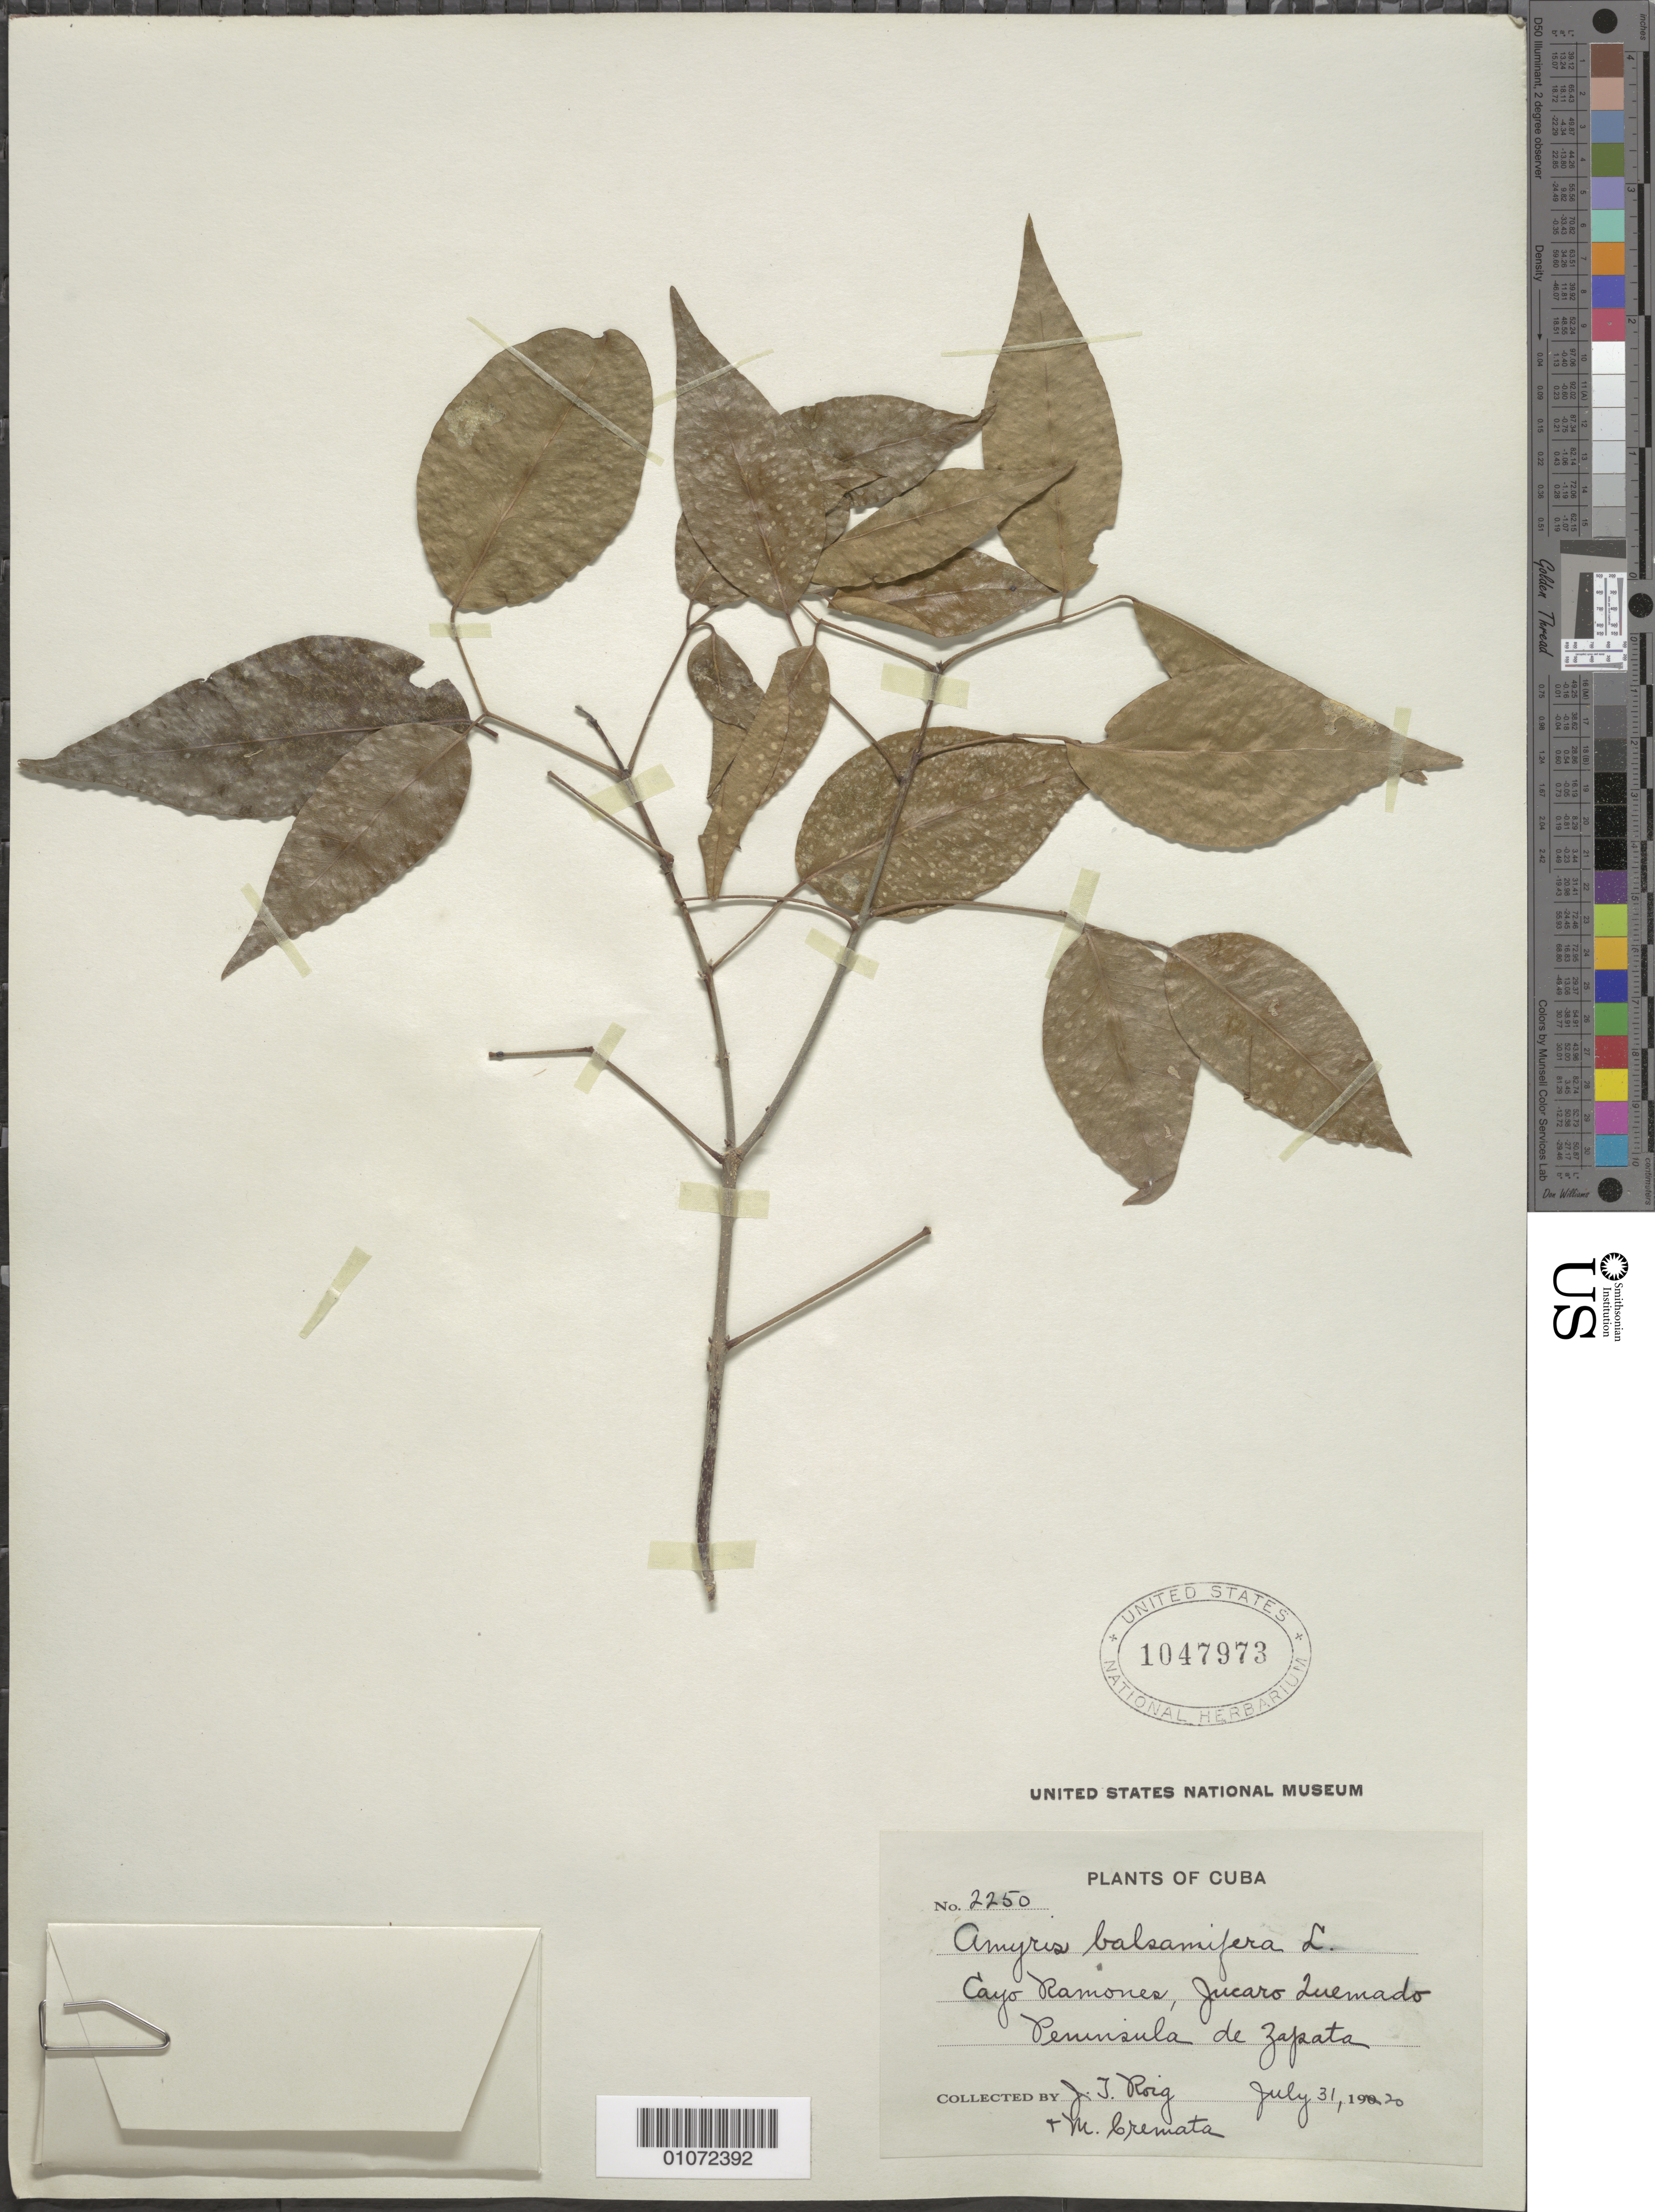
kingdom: Plantae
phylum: Tracheophyta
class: Magnoliopsida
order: Sapindales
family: Rutaceae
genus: Amyris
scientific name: Amyris balsamifera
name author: L.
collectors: J. Roig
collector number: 2250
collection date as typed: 31 Jul 1920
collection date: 1920-07-31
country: Cuba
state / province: Matanzas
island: Cuba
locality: Cayo Ramones, Jucaro Luemado, Peninsula de Zapata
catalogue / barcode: US 1047973